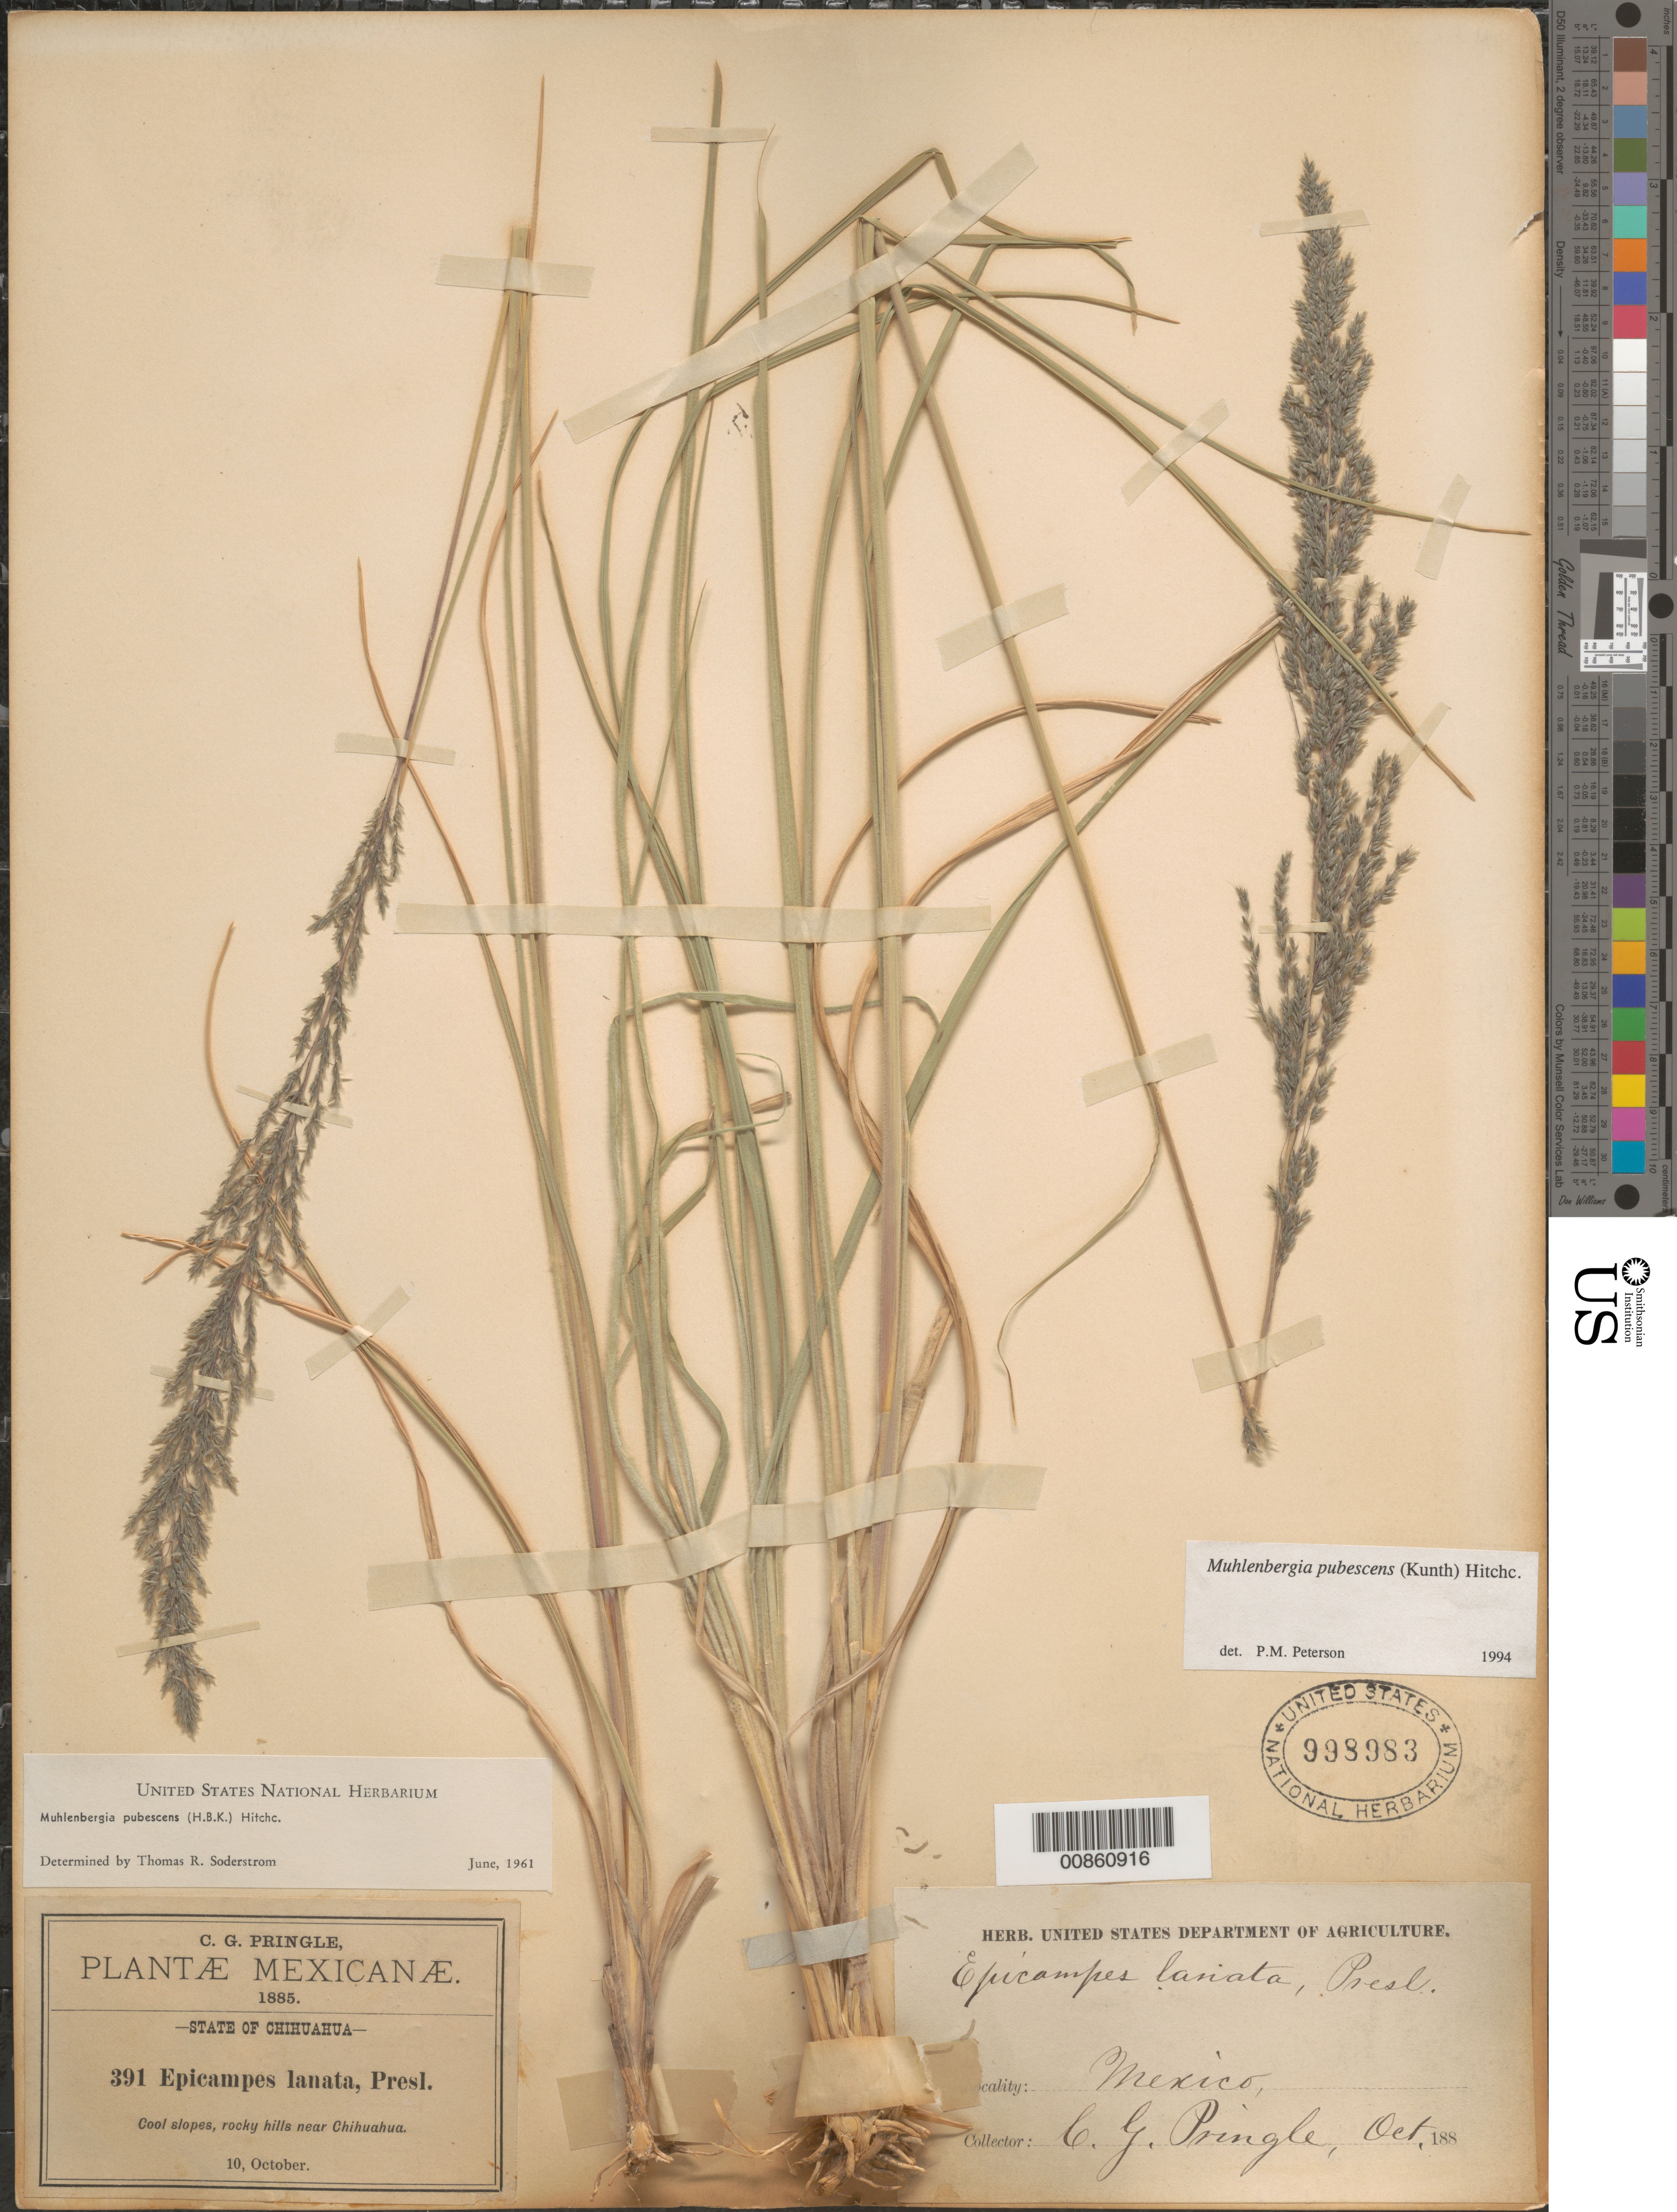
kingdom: Plantae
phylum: Tracheophyta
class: Liliopsida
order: Poales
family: Poaceae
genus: Muhlenbergia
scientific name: Muhlenbergia pubescens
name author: (Kunth) Hitchc.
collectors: C. G. Pringle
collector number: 391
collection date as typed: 10 Oct 1885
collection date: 1885-10-10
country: Mexico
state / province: Chihuahua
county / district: Chihuahua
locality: Rocky hills near Chihuahua, mpio. Chihuahua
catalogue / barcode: US 998983